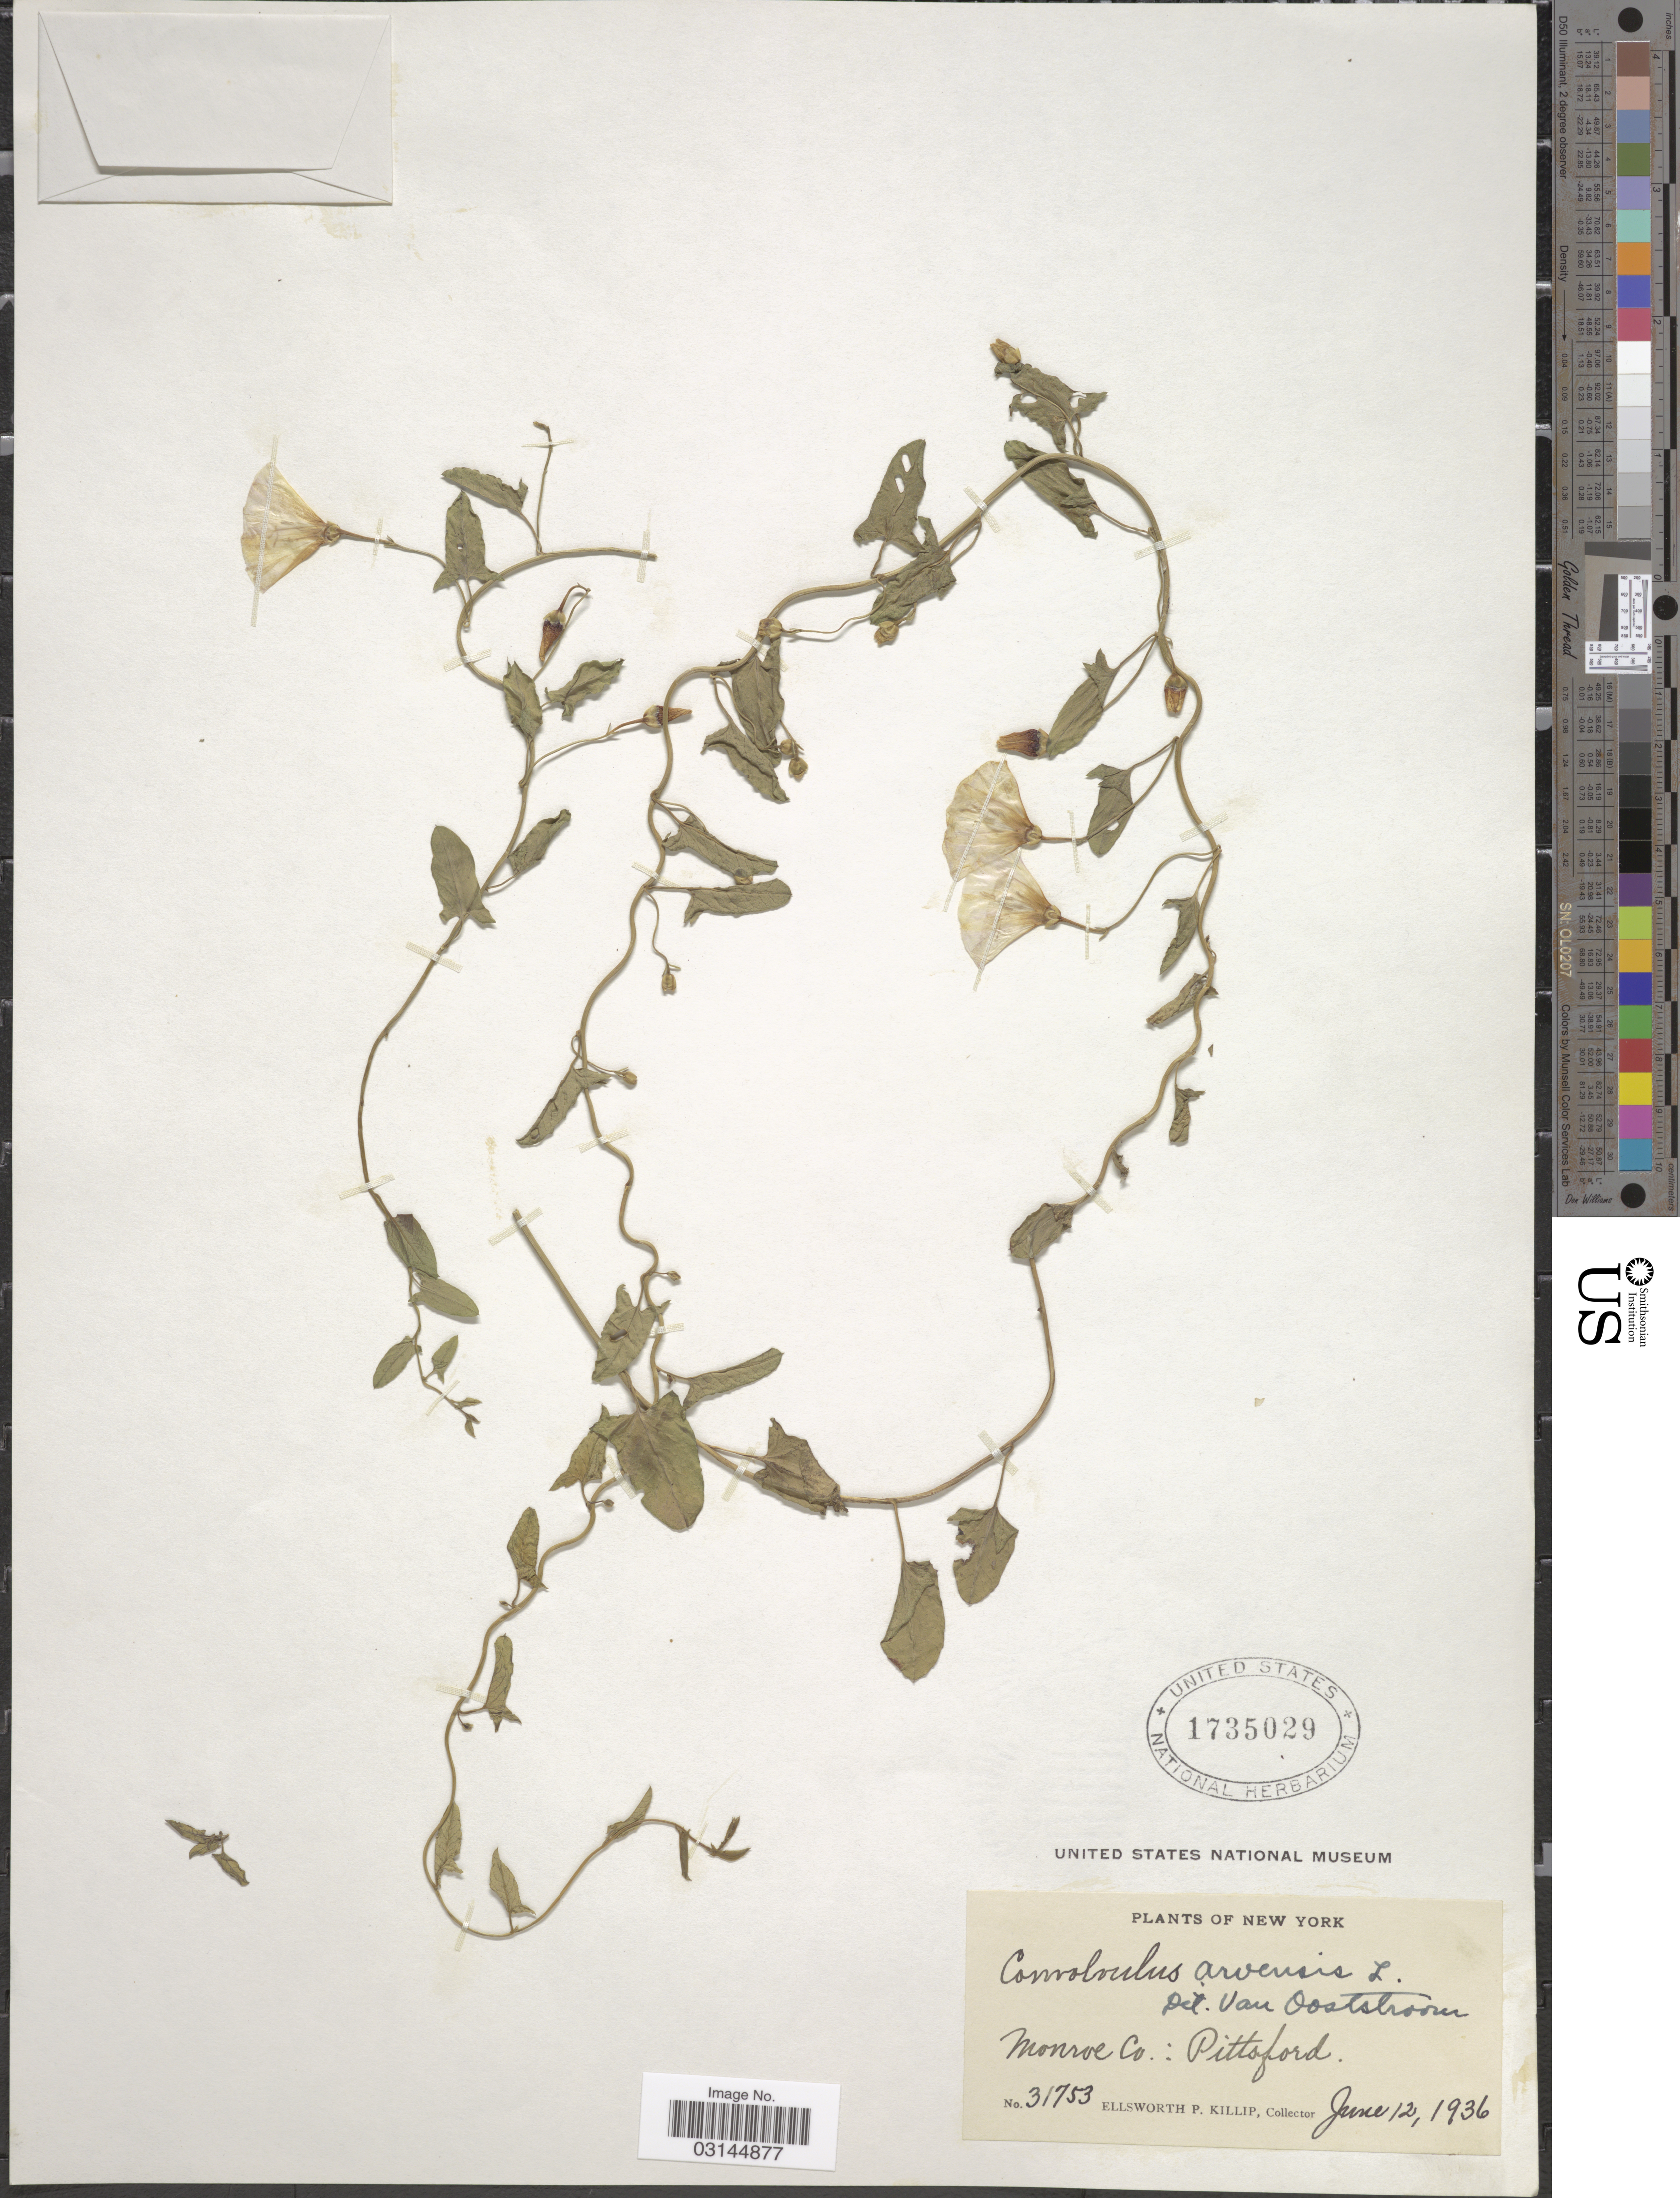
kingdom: Plantae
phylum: Tracheophyta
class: Magnoliopsida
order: Solanales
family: Convolvulaceae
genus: Convolvulus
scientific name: Convolvulus arvensis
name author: L.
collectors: E. P. Killip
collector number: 31753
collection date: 1936-06-12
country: United States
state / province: New York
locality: Monroe Co.: Pittsford.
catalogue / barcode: US 1735029